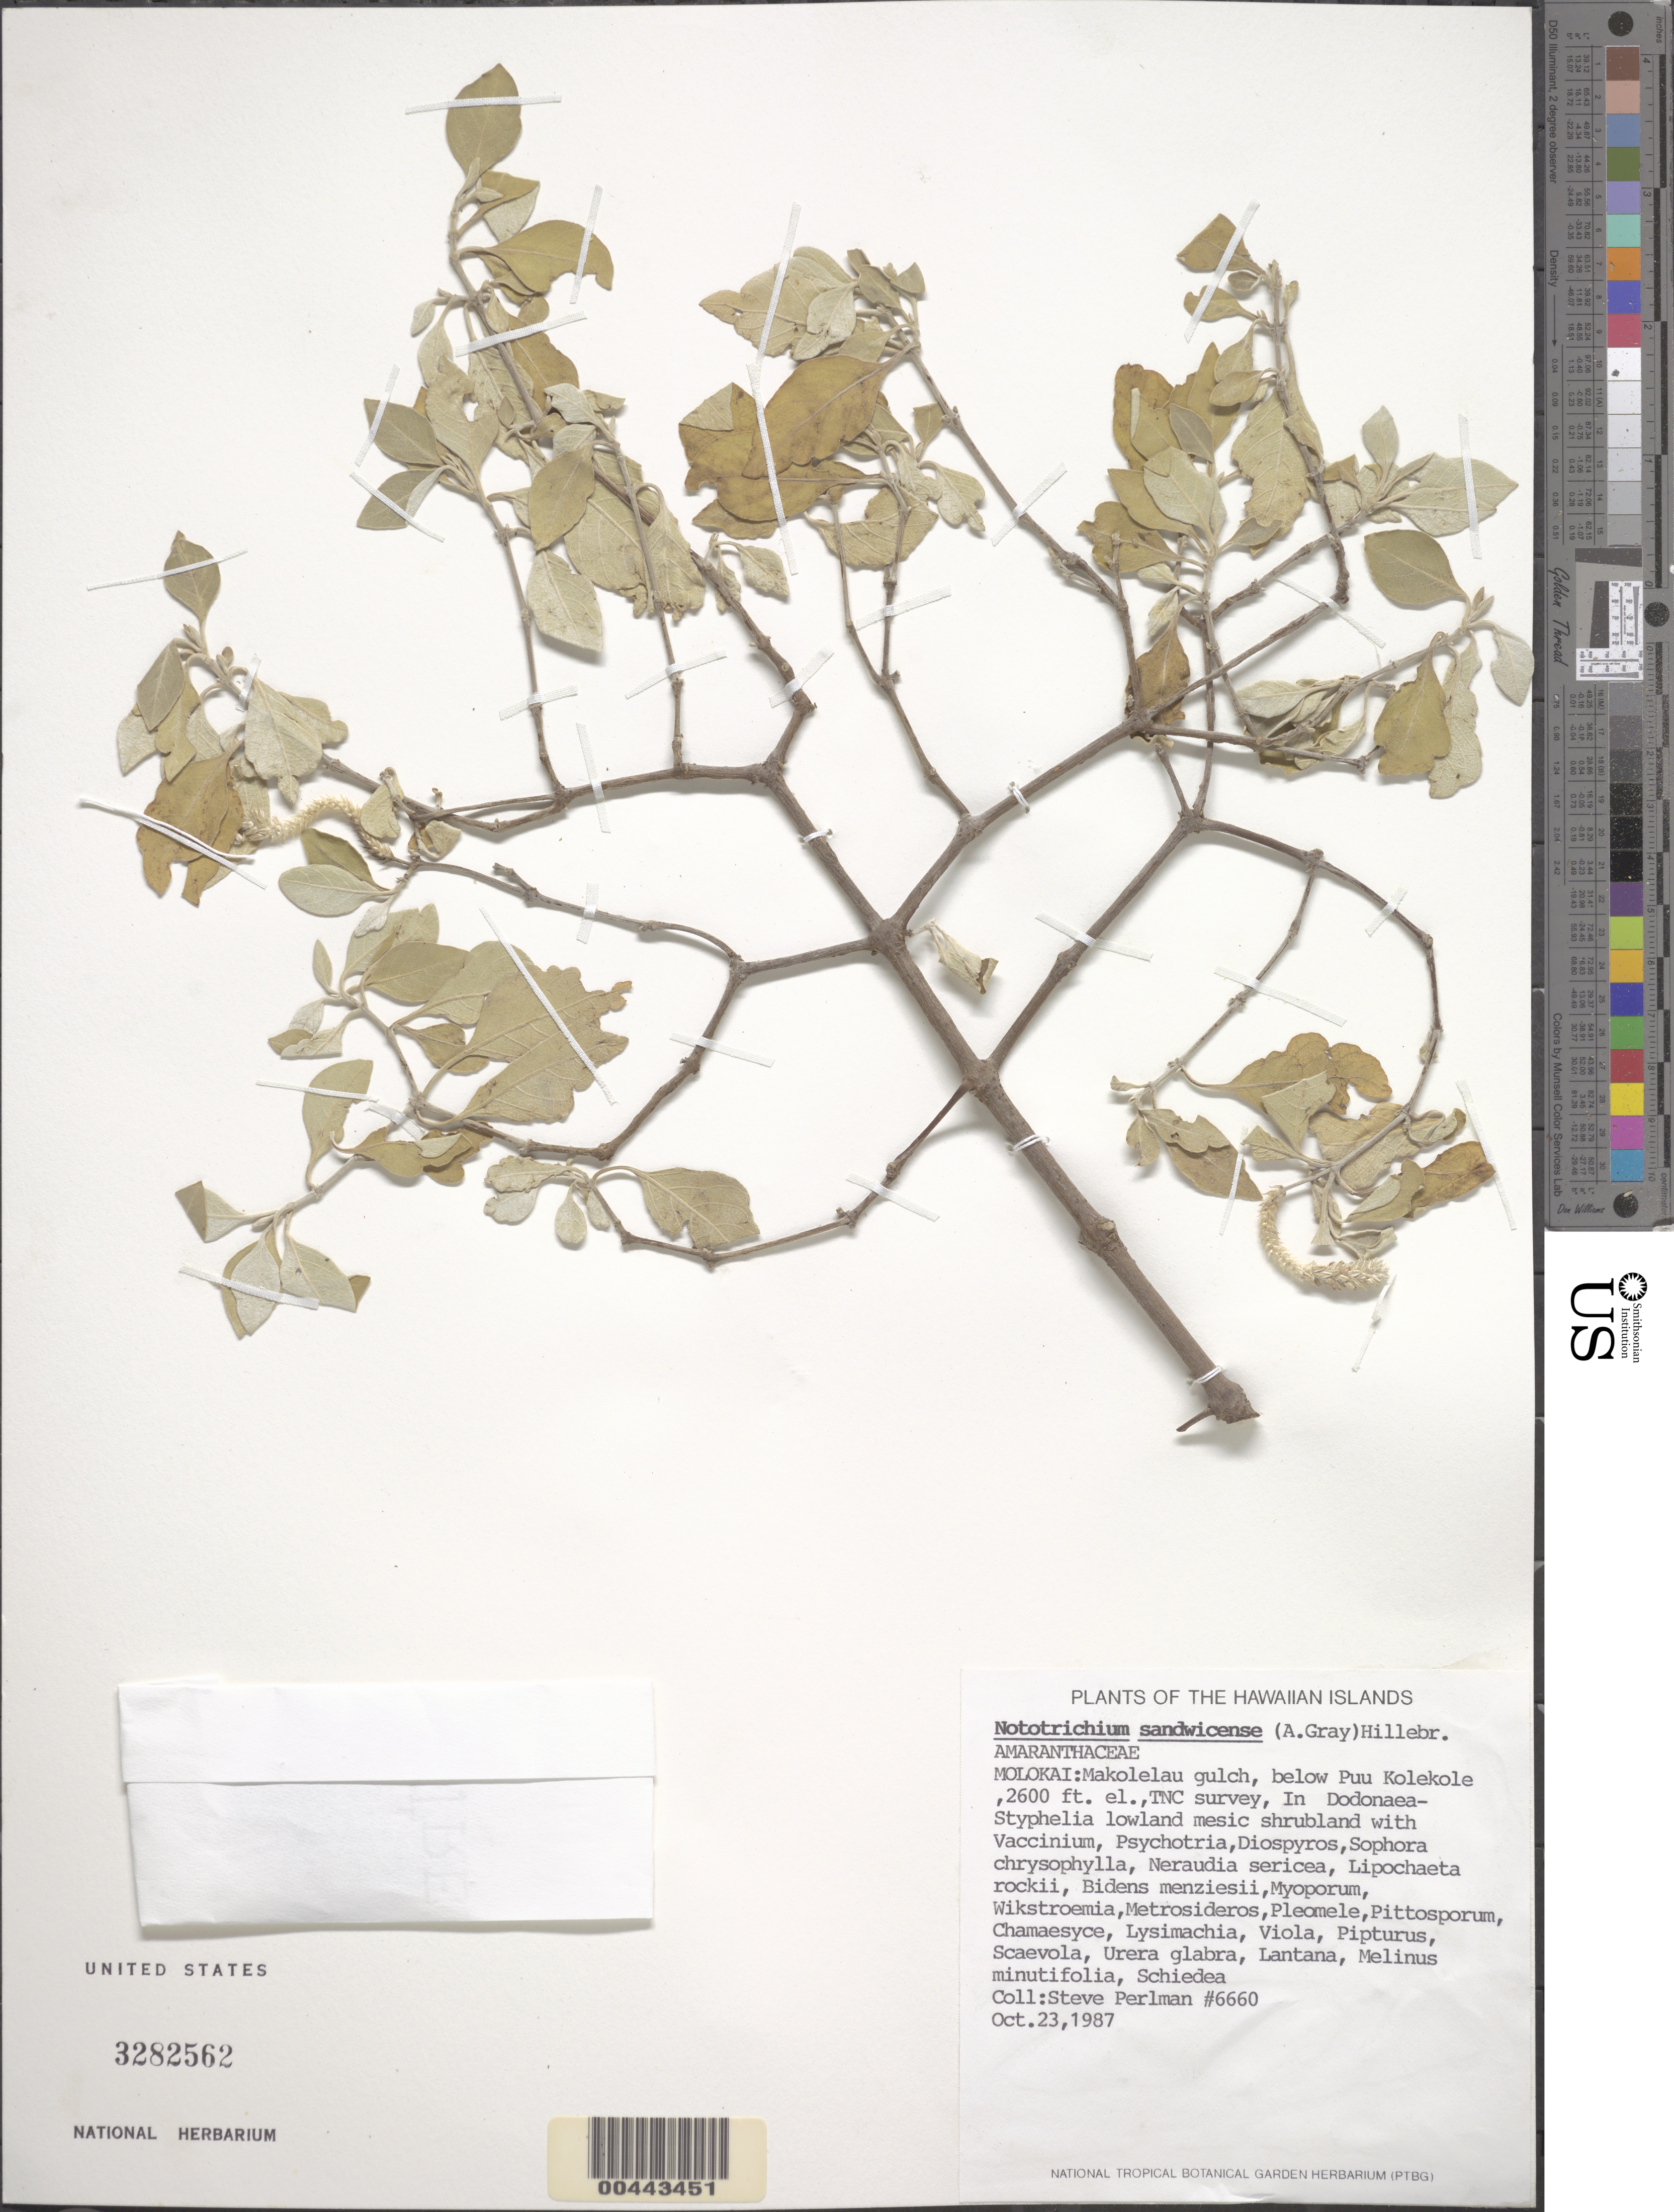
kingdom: Plantae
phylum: Tracheophyta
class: Magnoliopsida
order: Caryophyllales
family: Amaranthaceae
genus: Achyranthes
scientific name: Achyranthes sandwicensis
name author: (A. Gray) Di Vincenzo et al.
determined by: Wagner, W. L., (BOT), Smithsonian Institution - National Museum of Natural History (UNITED STATES)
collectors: S. P. Perlman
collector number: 6660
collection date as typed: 23 Oct 1987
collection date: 1987-10-23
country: United States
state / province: Hawaii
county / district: Maui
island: Moloka'i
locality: Makolelau gulch, below Puu Kolekole, TNC survey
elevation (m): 792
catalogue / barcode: US 3282562